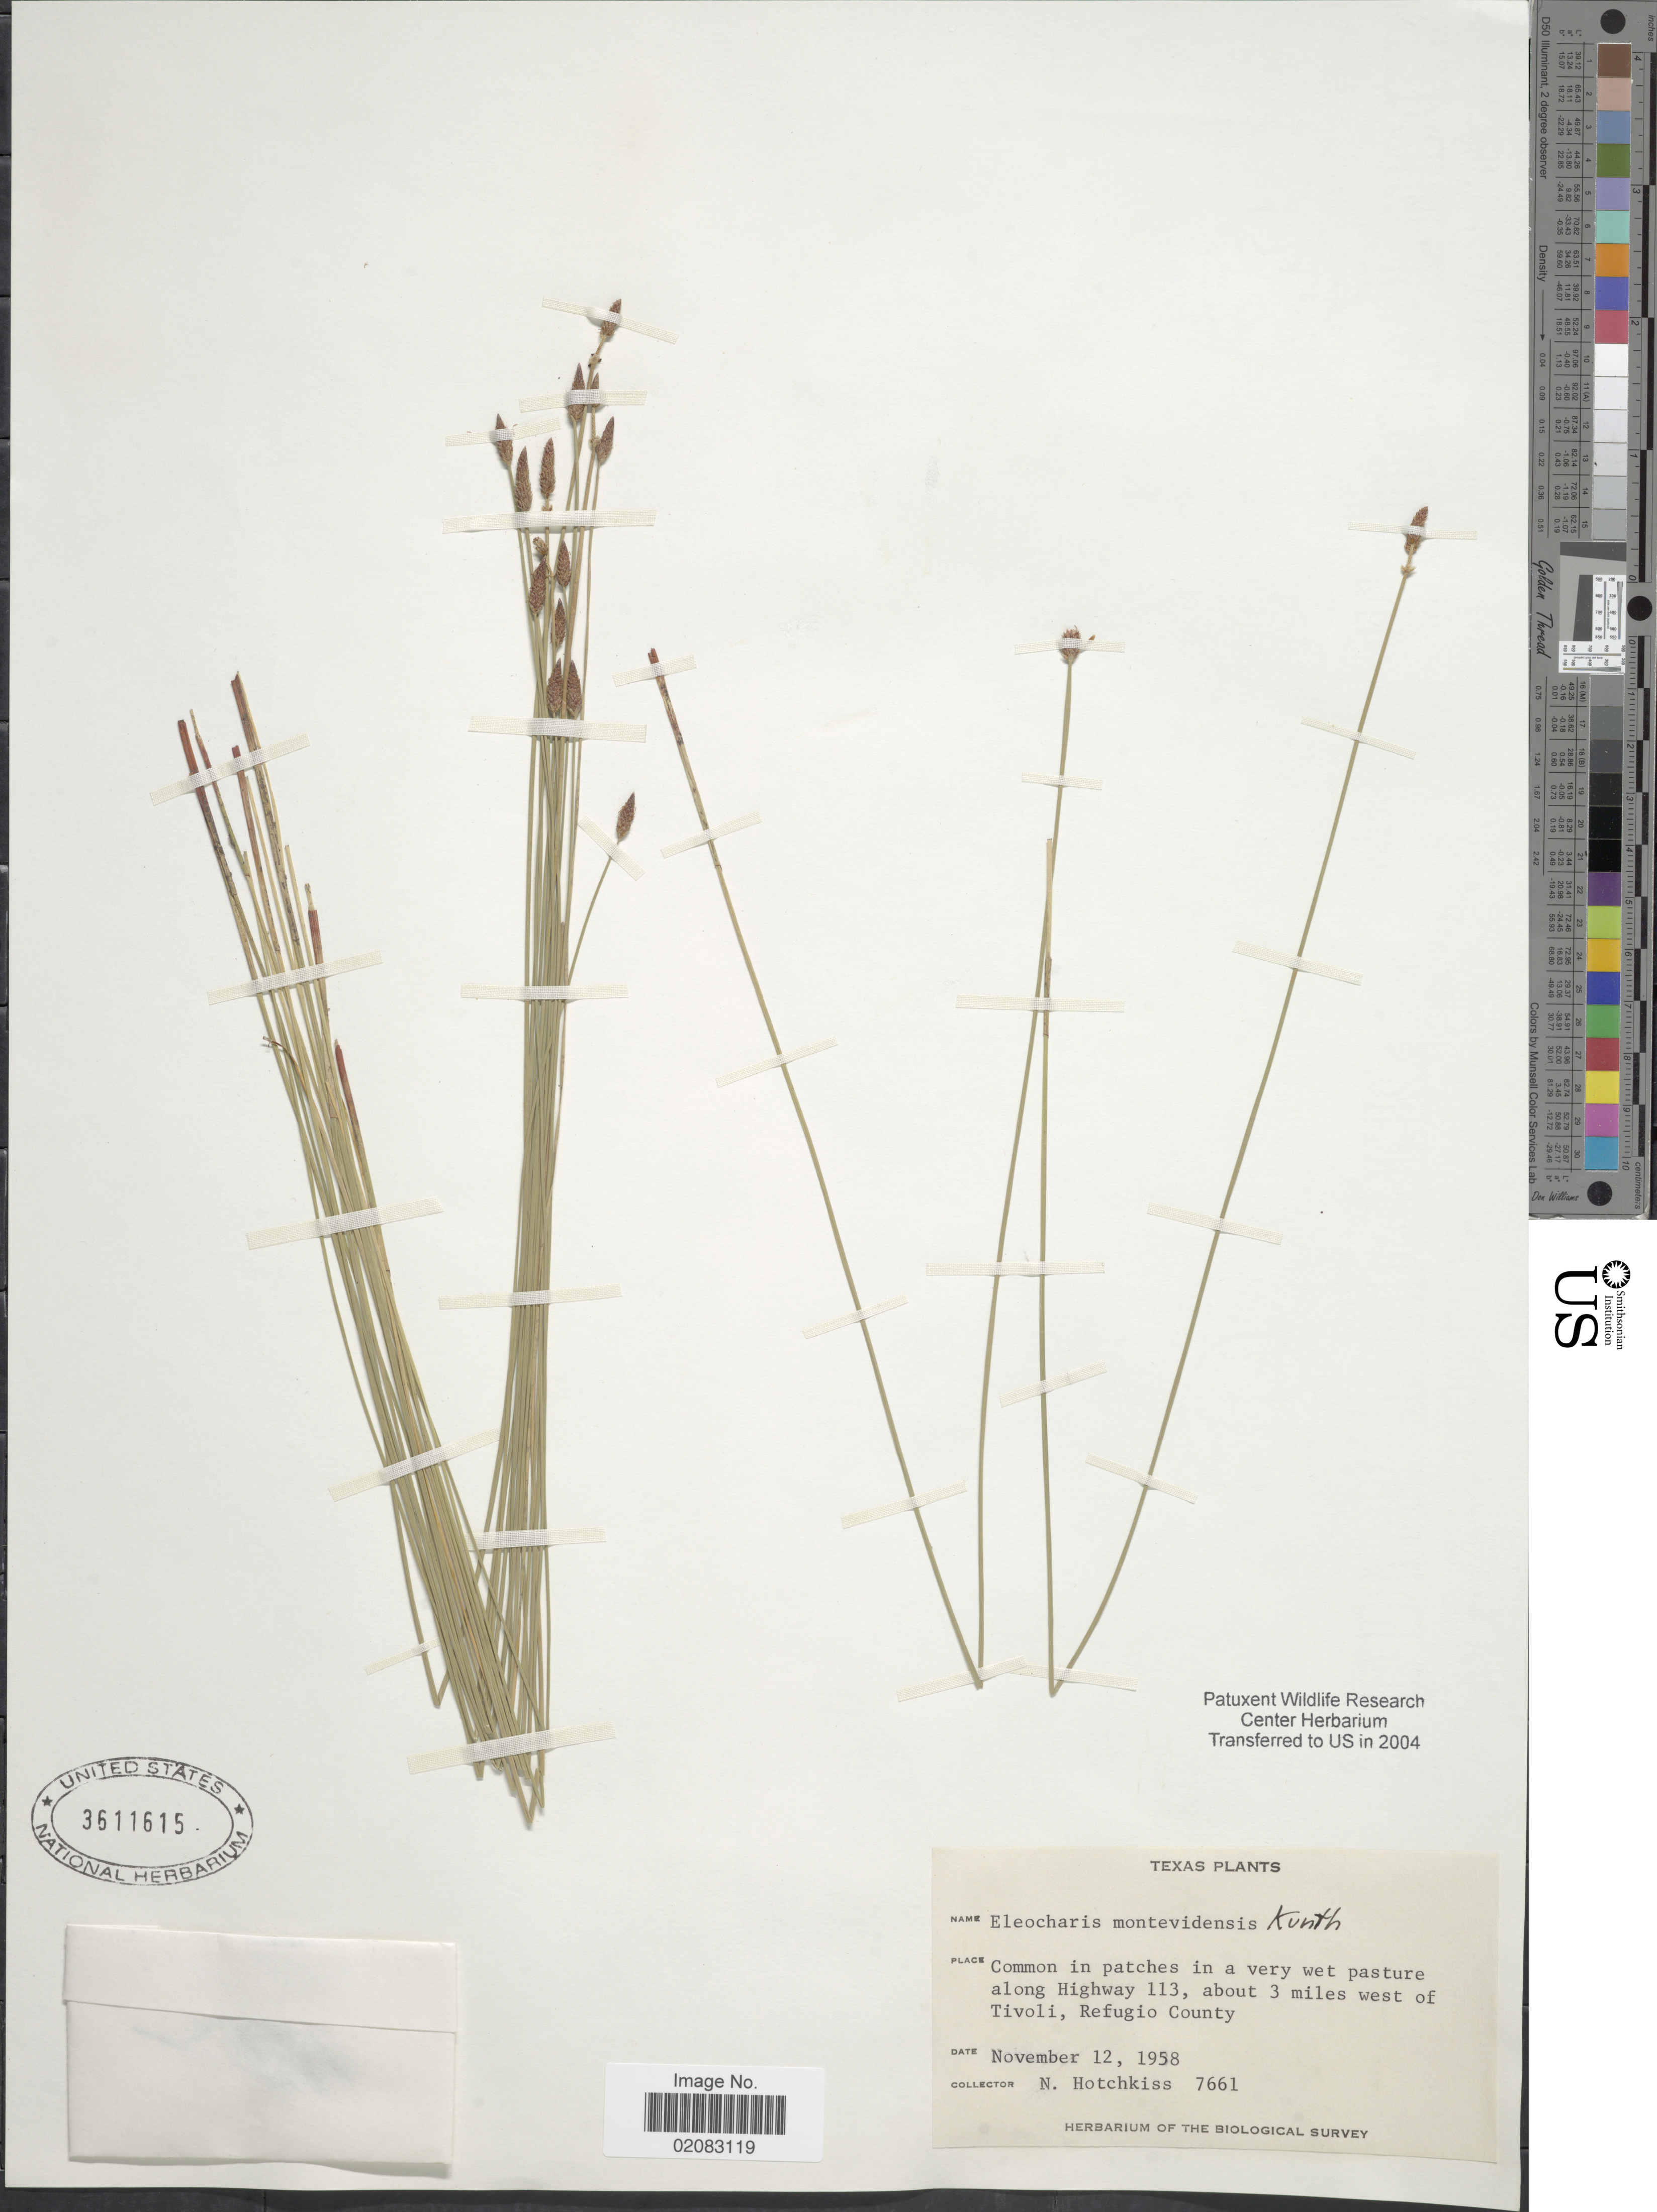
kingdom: Plantae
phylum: Tracheophyta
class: Liliopsida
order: Poales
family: Cyperaceae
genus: Eleocharis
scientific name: Eleocharis montevidensis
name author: Kunth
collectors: N. Hotchkiss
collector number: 7661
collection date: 1958-11-12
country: United States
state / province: Texas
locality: Common in patches in a very wet pasture along Highway 113, about 3 miles west of Tivoli, Refugio County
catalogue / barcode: US 3611615